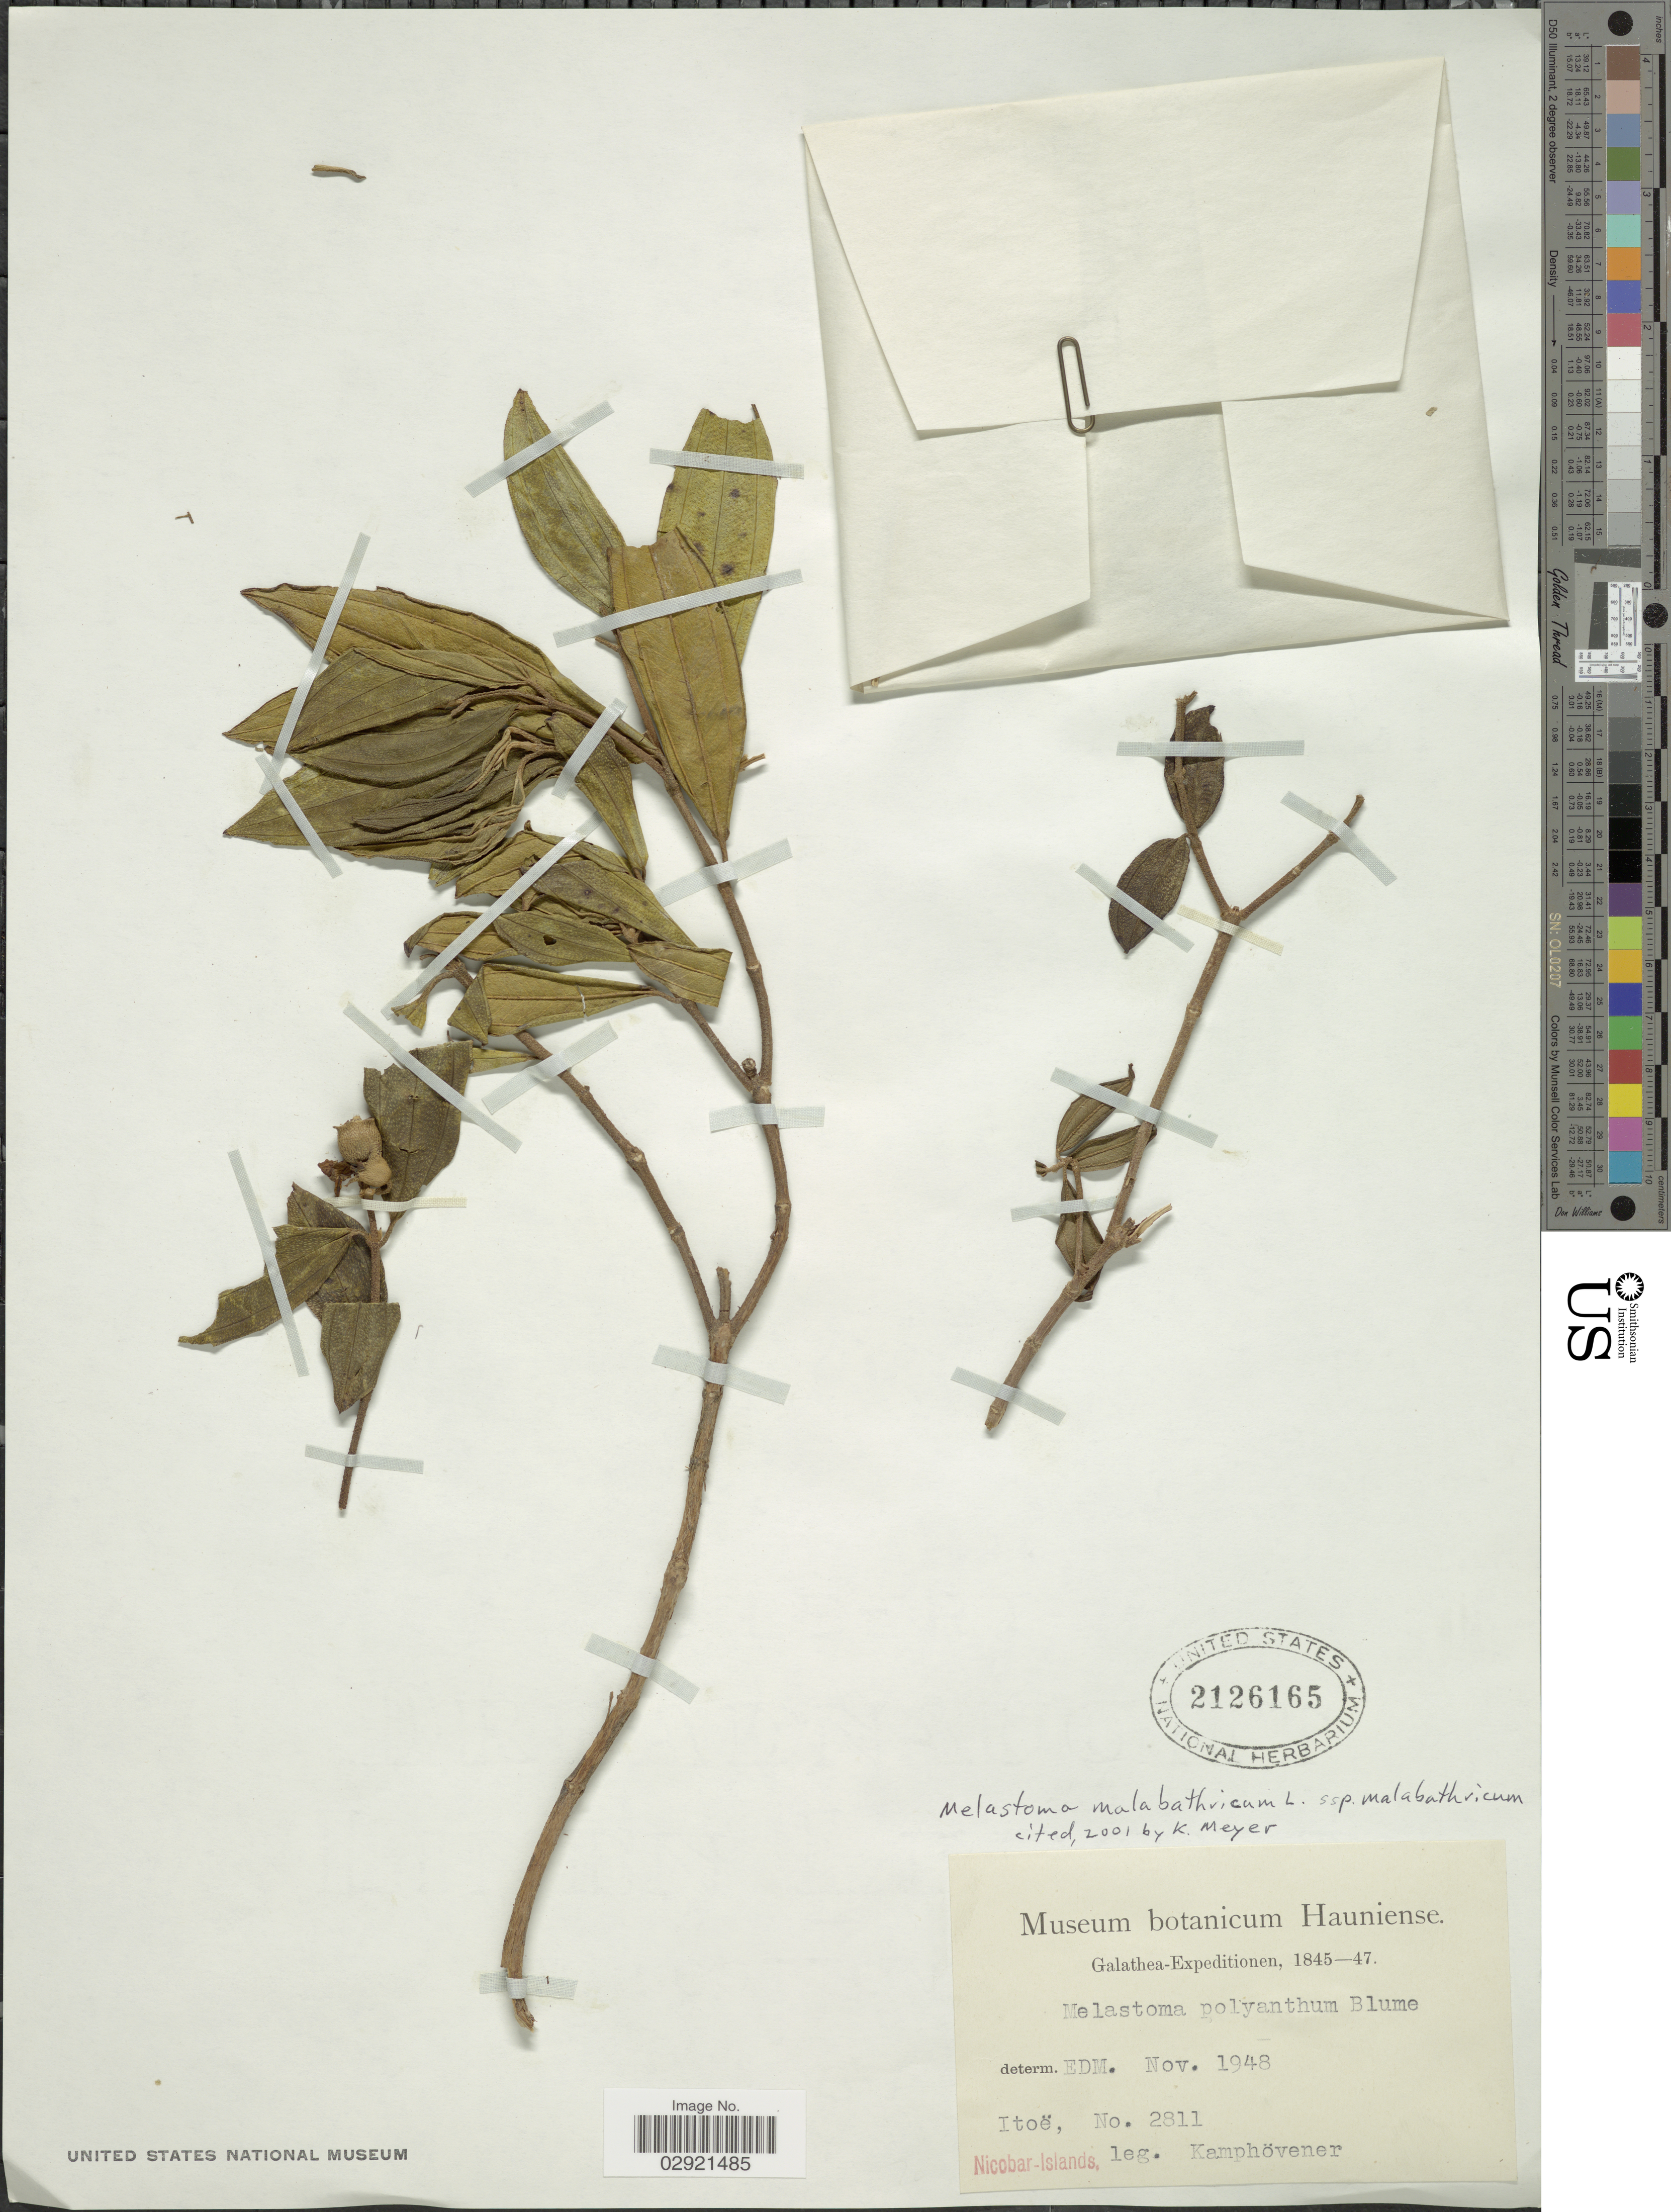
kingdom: Plantae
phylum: Tracheophyta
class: Magnoliopsida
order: Myrtales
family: Melastomataceae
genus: Melastoma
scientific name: Melastoma malabathricum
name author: L.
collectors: B. Kamphövener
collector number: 2811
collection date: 1845/1847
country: India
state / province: Andaman and Nicobar Islands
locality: Galathea. Itoë. Nicobar-Islands.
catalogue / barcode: US 2126165